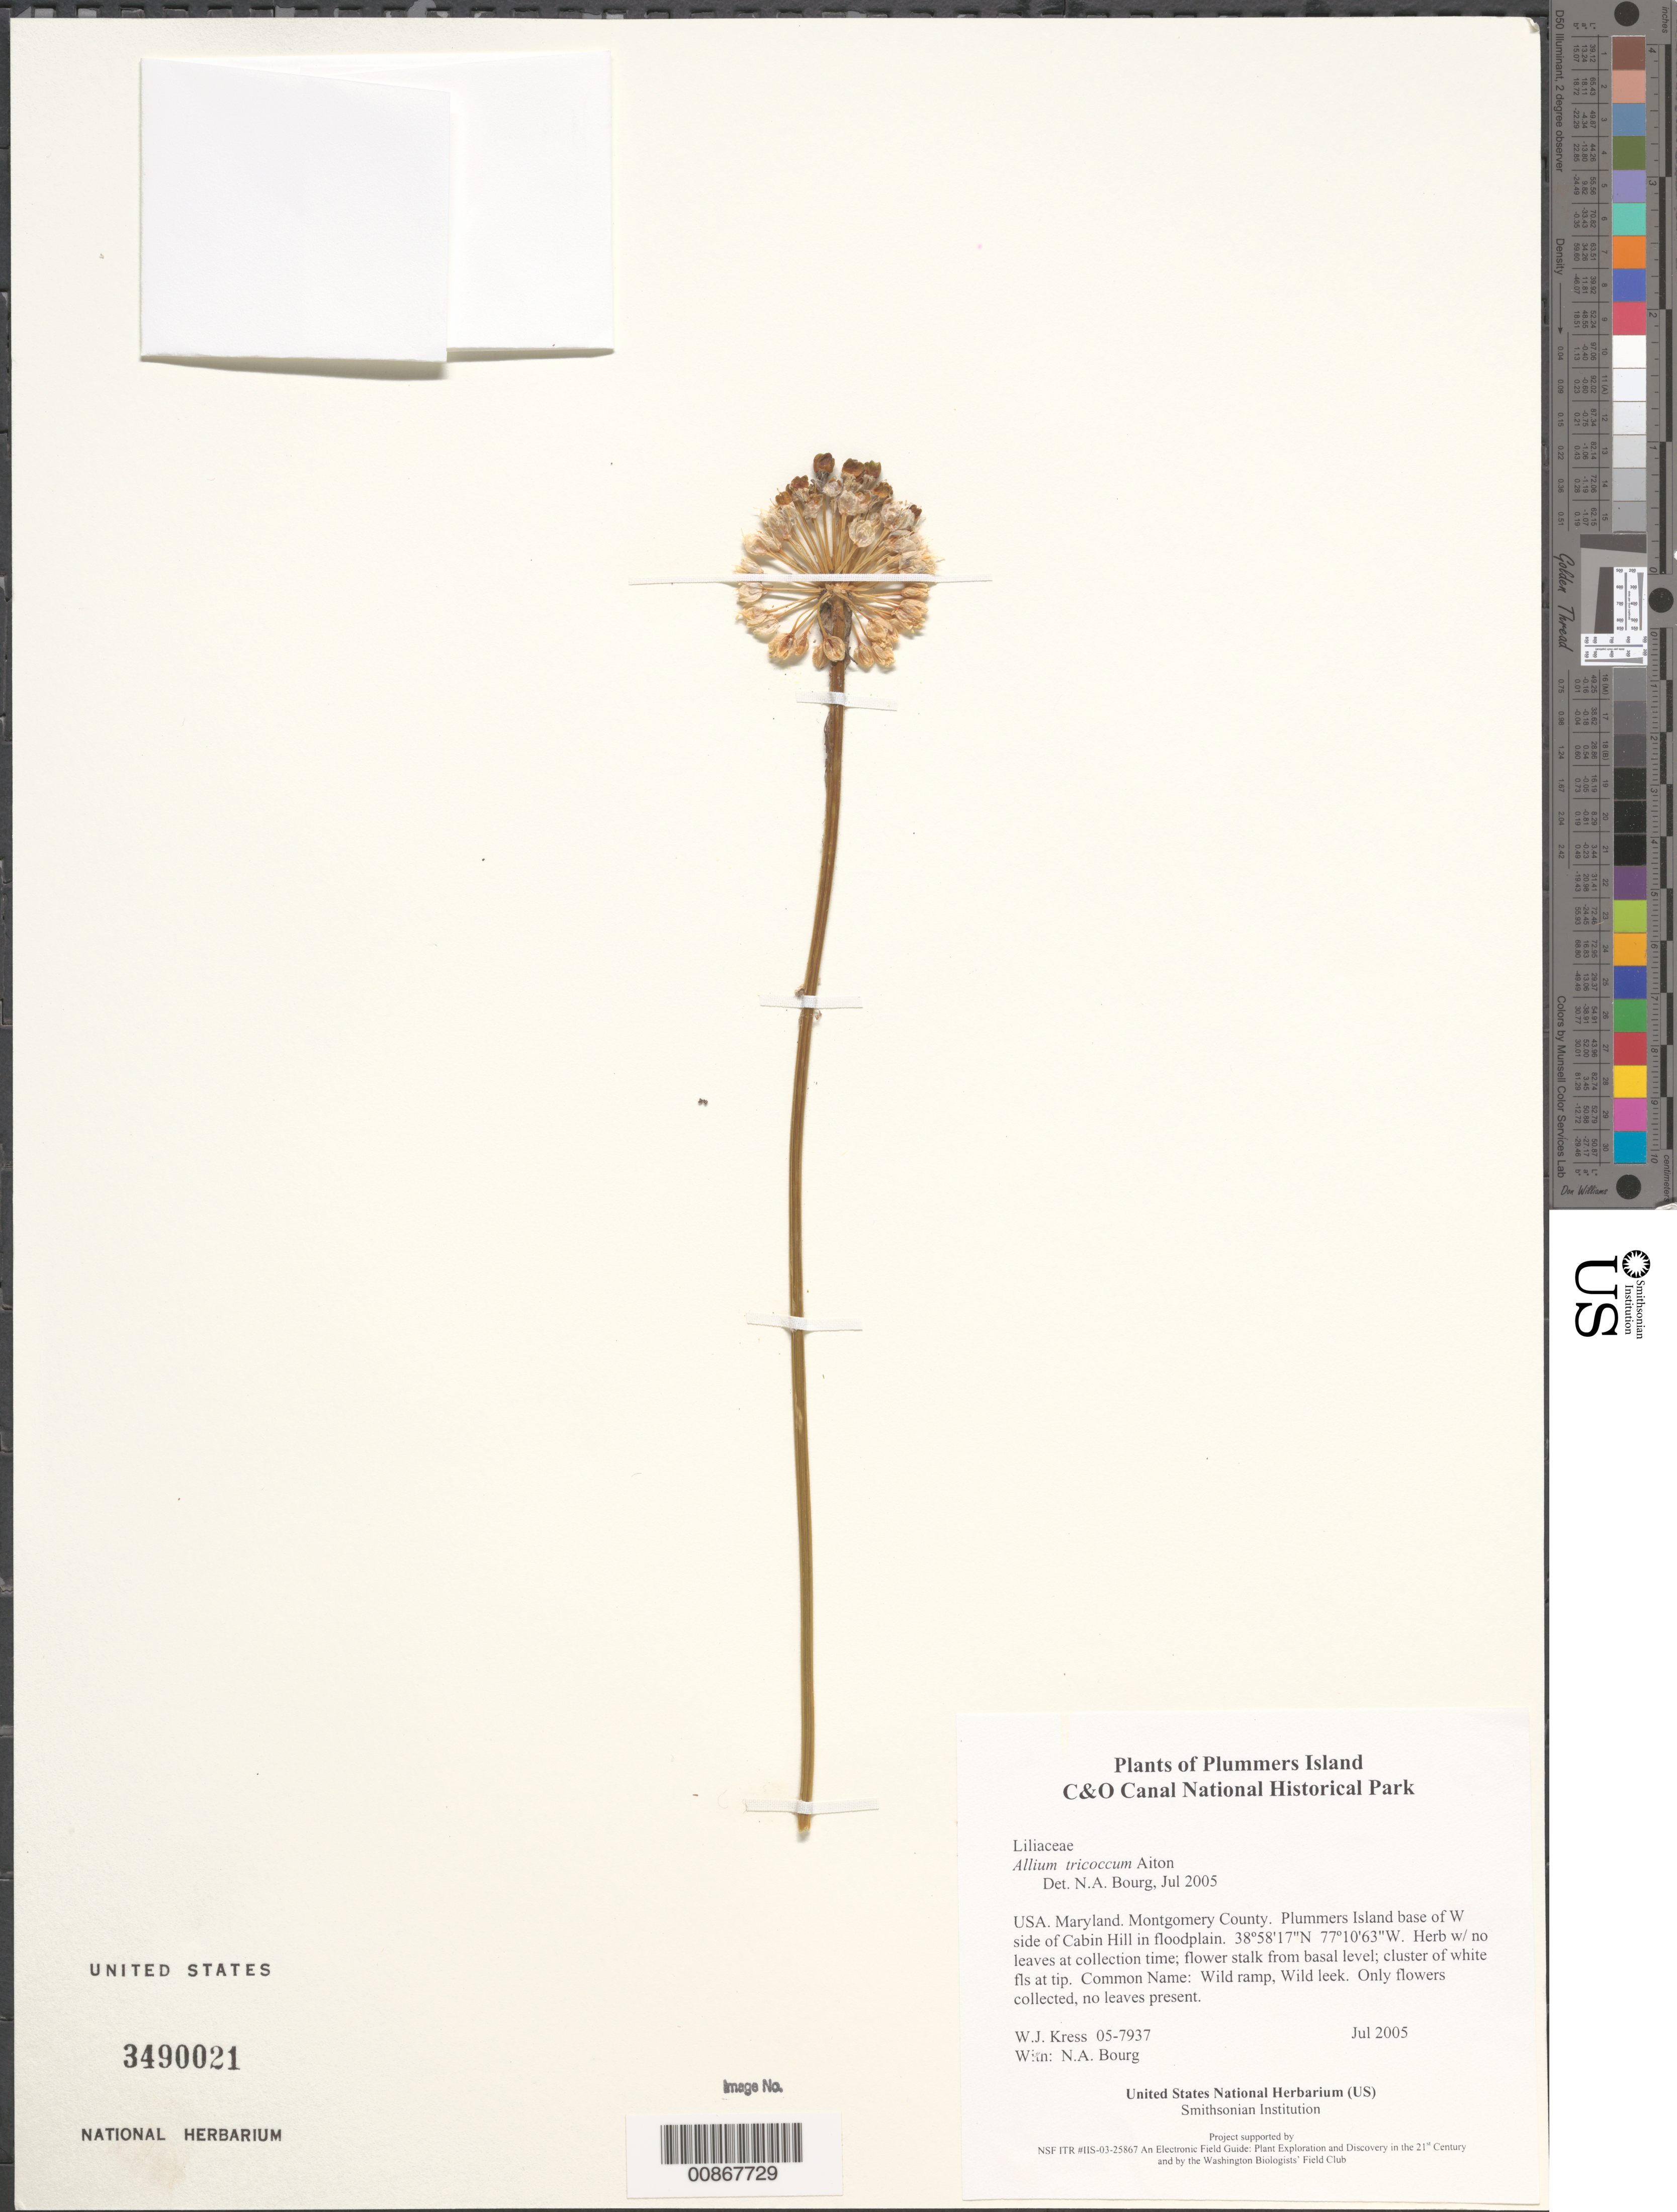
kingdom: Plantae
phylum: Tracheophyta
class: Liliopsida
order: Asparagales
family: Amaryllidaceae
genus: Allium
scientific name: Allium tricoccum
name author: Aiton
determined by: Bourg, N. A.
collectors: W. J. Kress & N. A. Bourg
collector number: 05-7937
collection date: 2005-07-16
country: United States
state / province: Maryland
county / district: Montgomery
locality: Chesapeake and Ohio Canal National Historical Park, Plummers Island base of W side of Cabin Hill in floodplain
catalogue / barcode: US 3490021